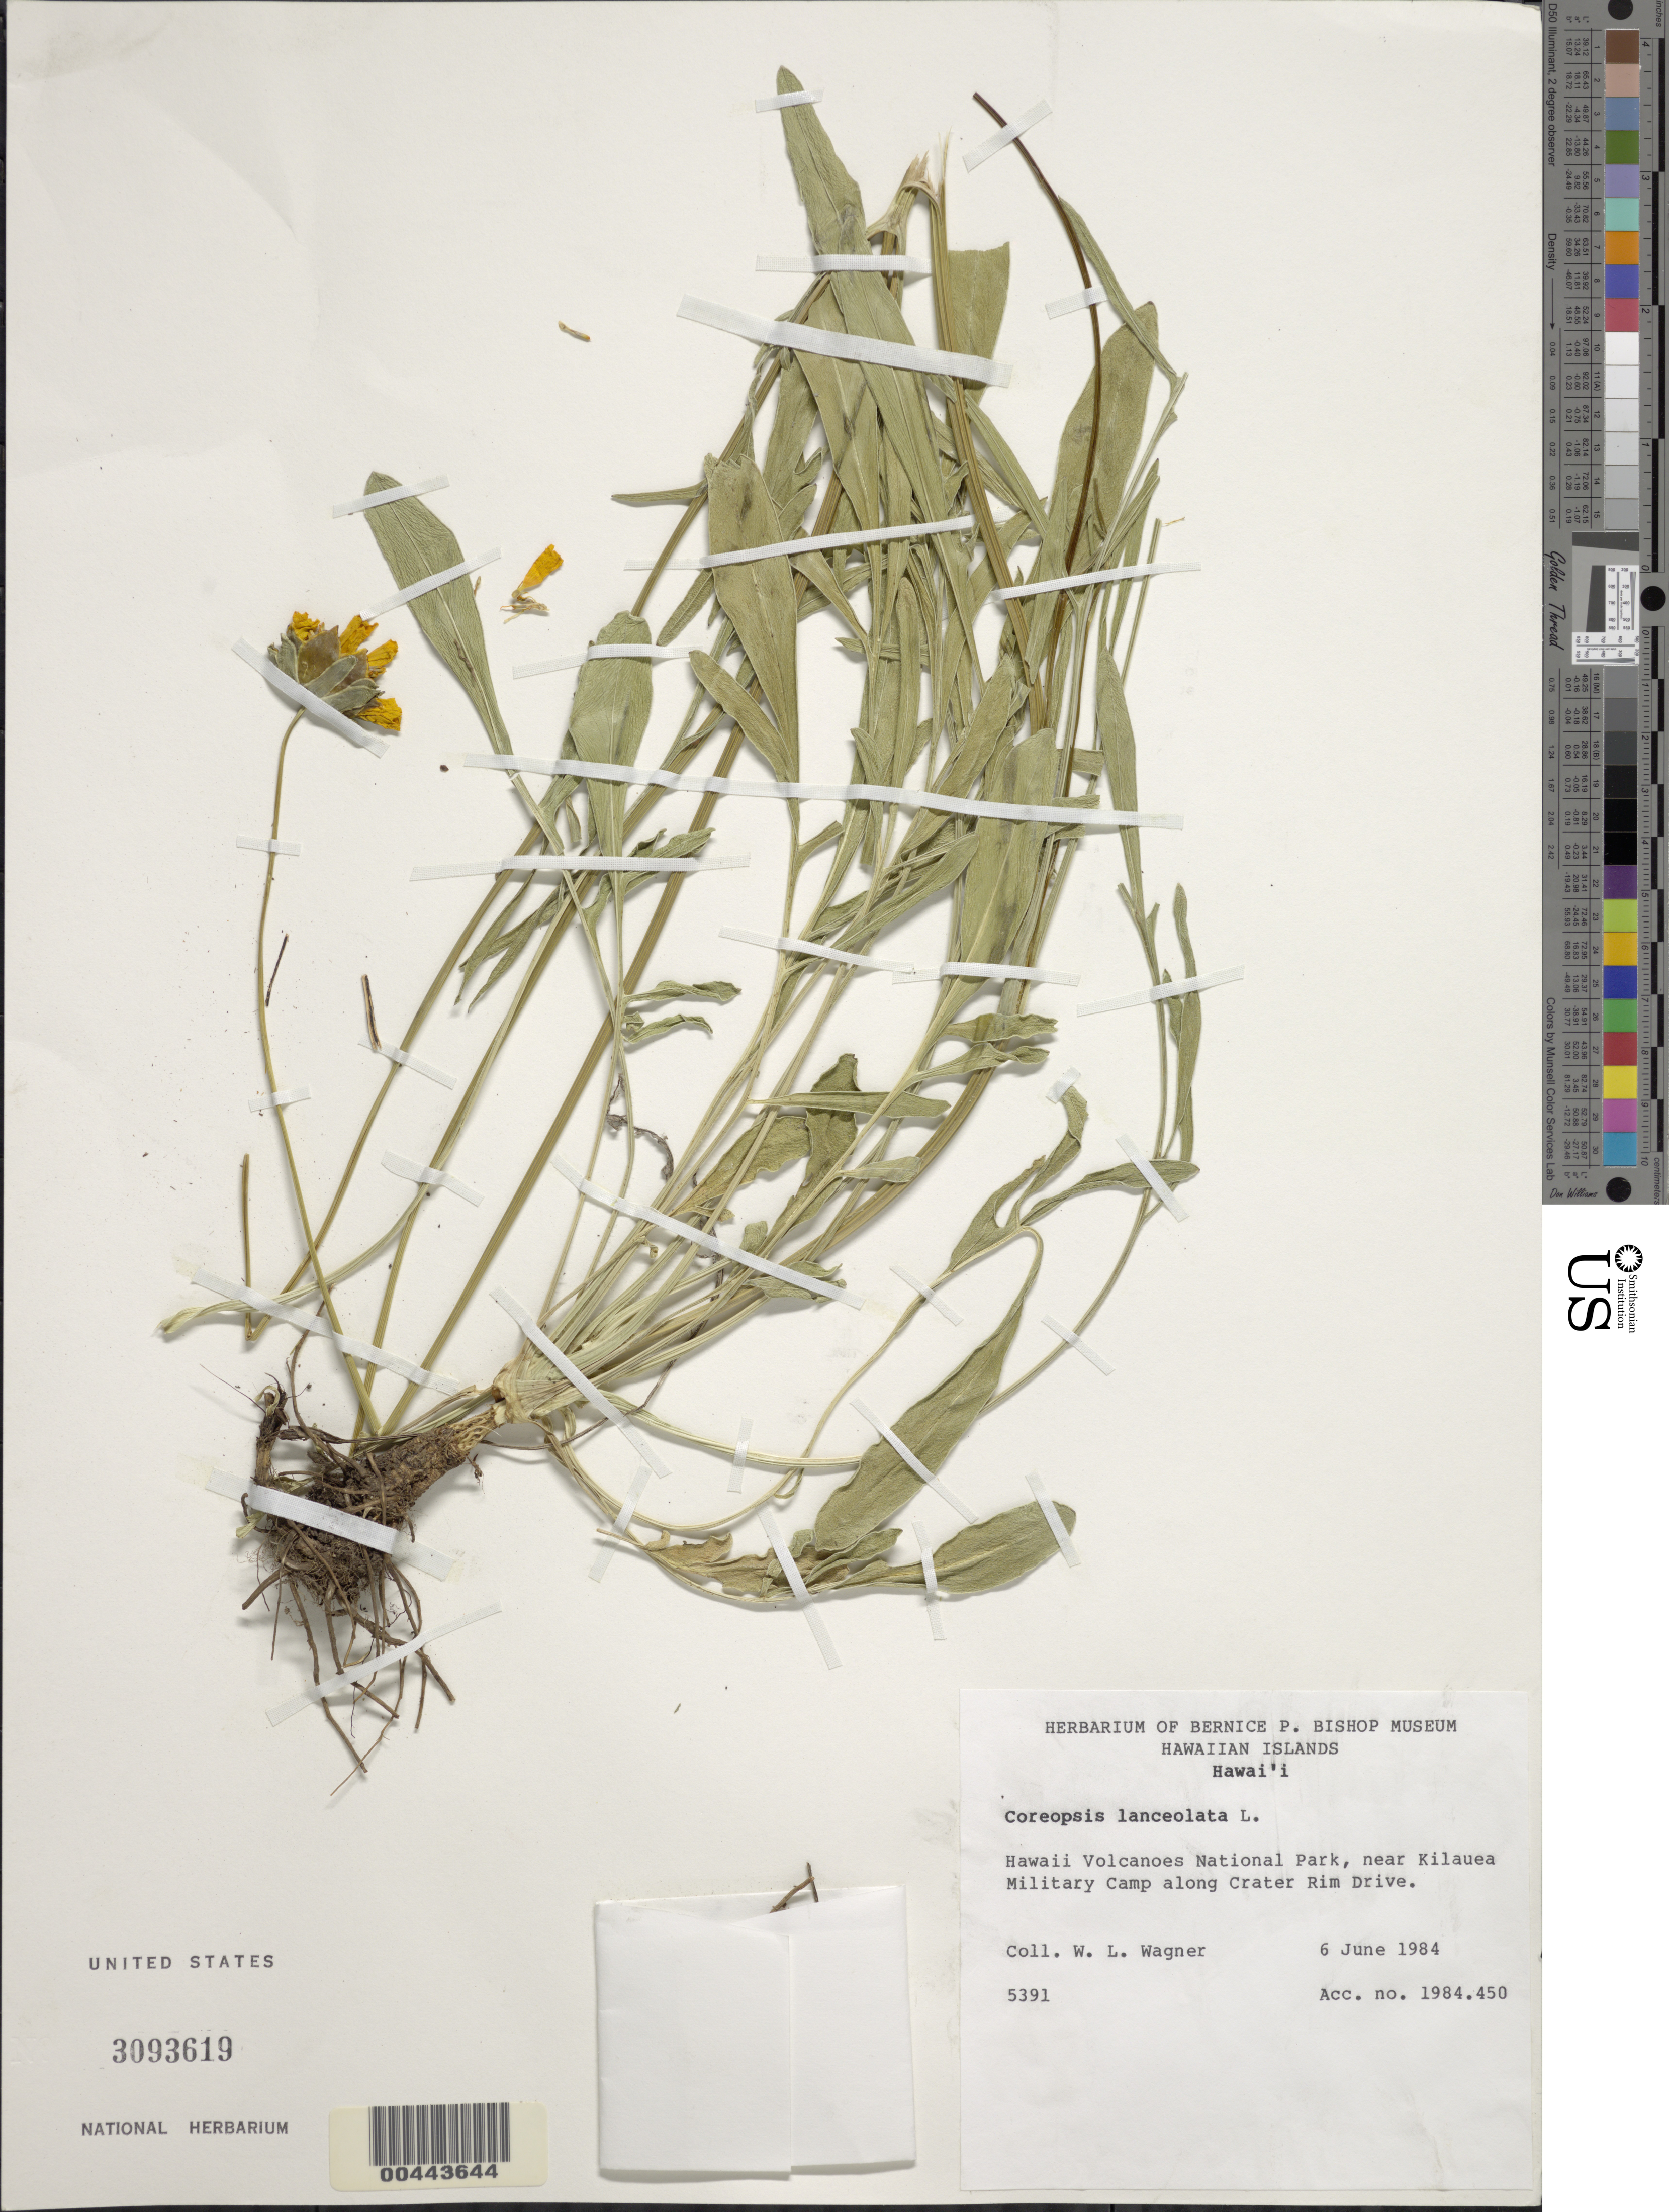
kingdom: Plantae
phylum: Tracheophyta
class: Magnoliopsida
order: Asterales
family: Asteraceae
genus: Coreopsis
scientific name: Coreopsis lanceolata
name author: L.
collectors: W. L. Wagner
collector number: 5391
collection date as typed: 6 Jun 1984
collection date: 1984-06-06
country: United States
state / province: Hawaii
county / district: Hawaii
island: Hawaii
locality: Hawaii Volcanoes National Park, near Kilauea Military Camp along Crater Rim Drive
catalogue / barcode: US 3093619